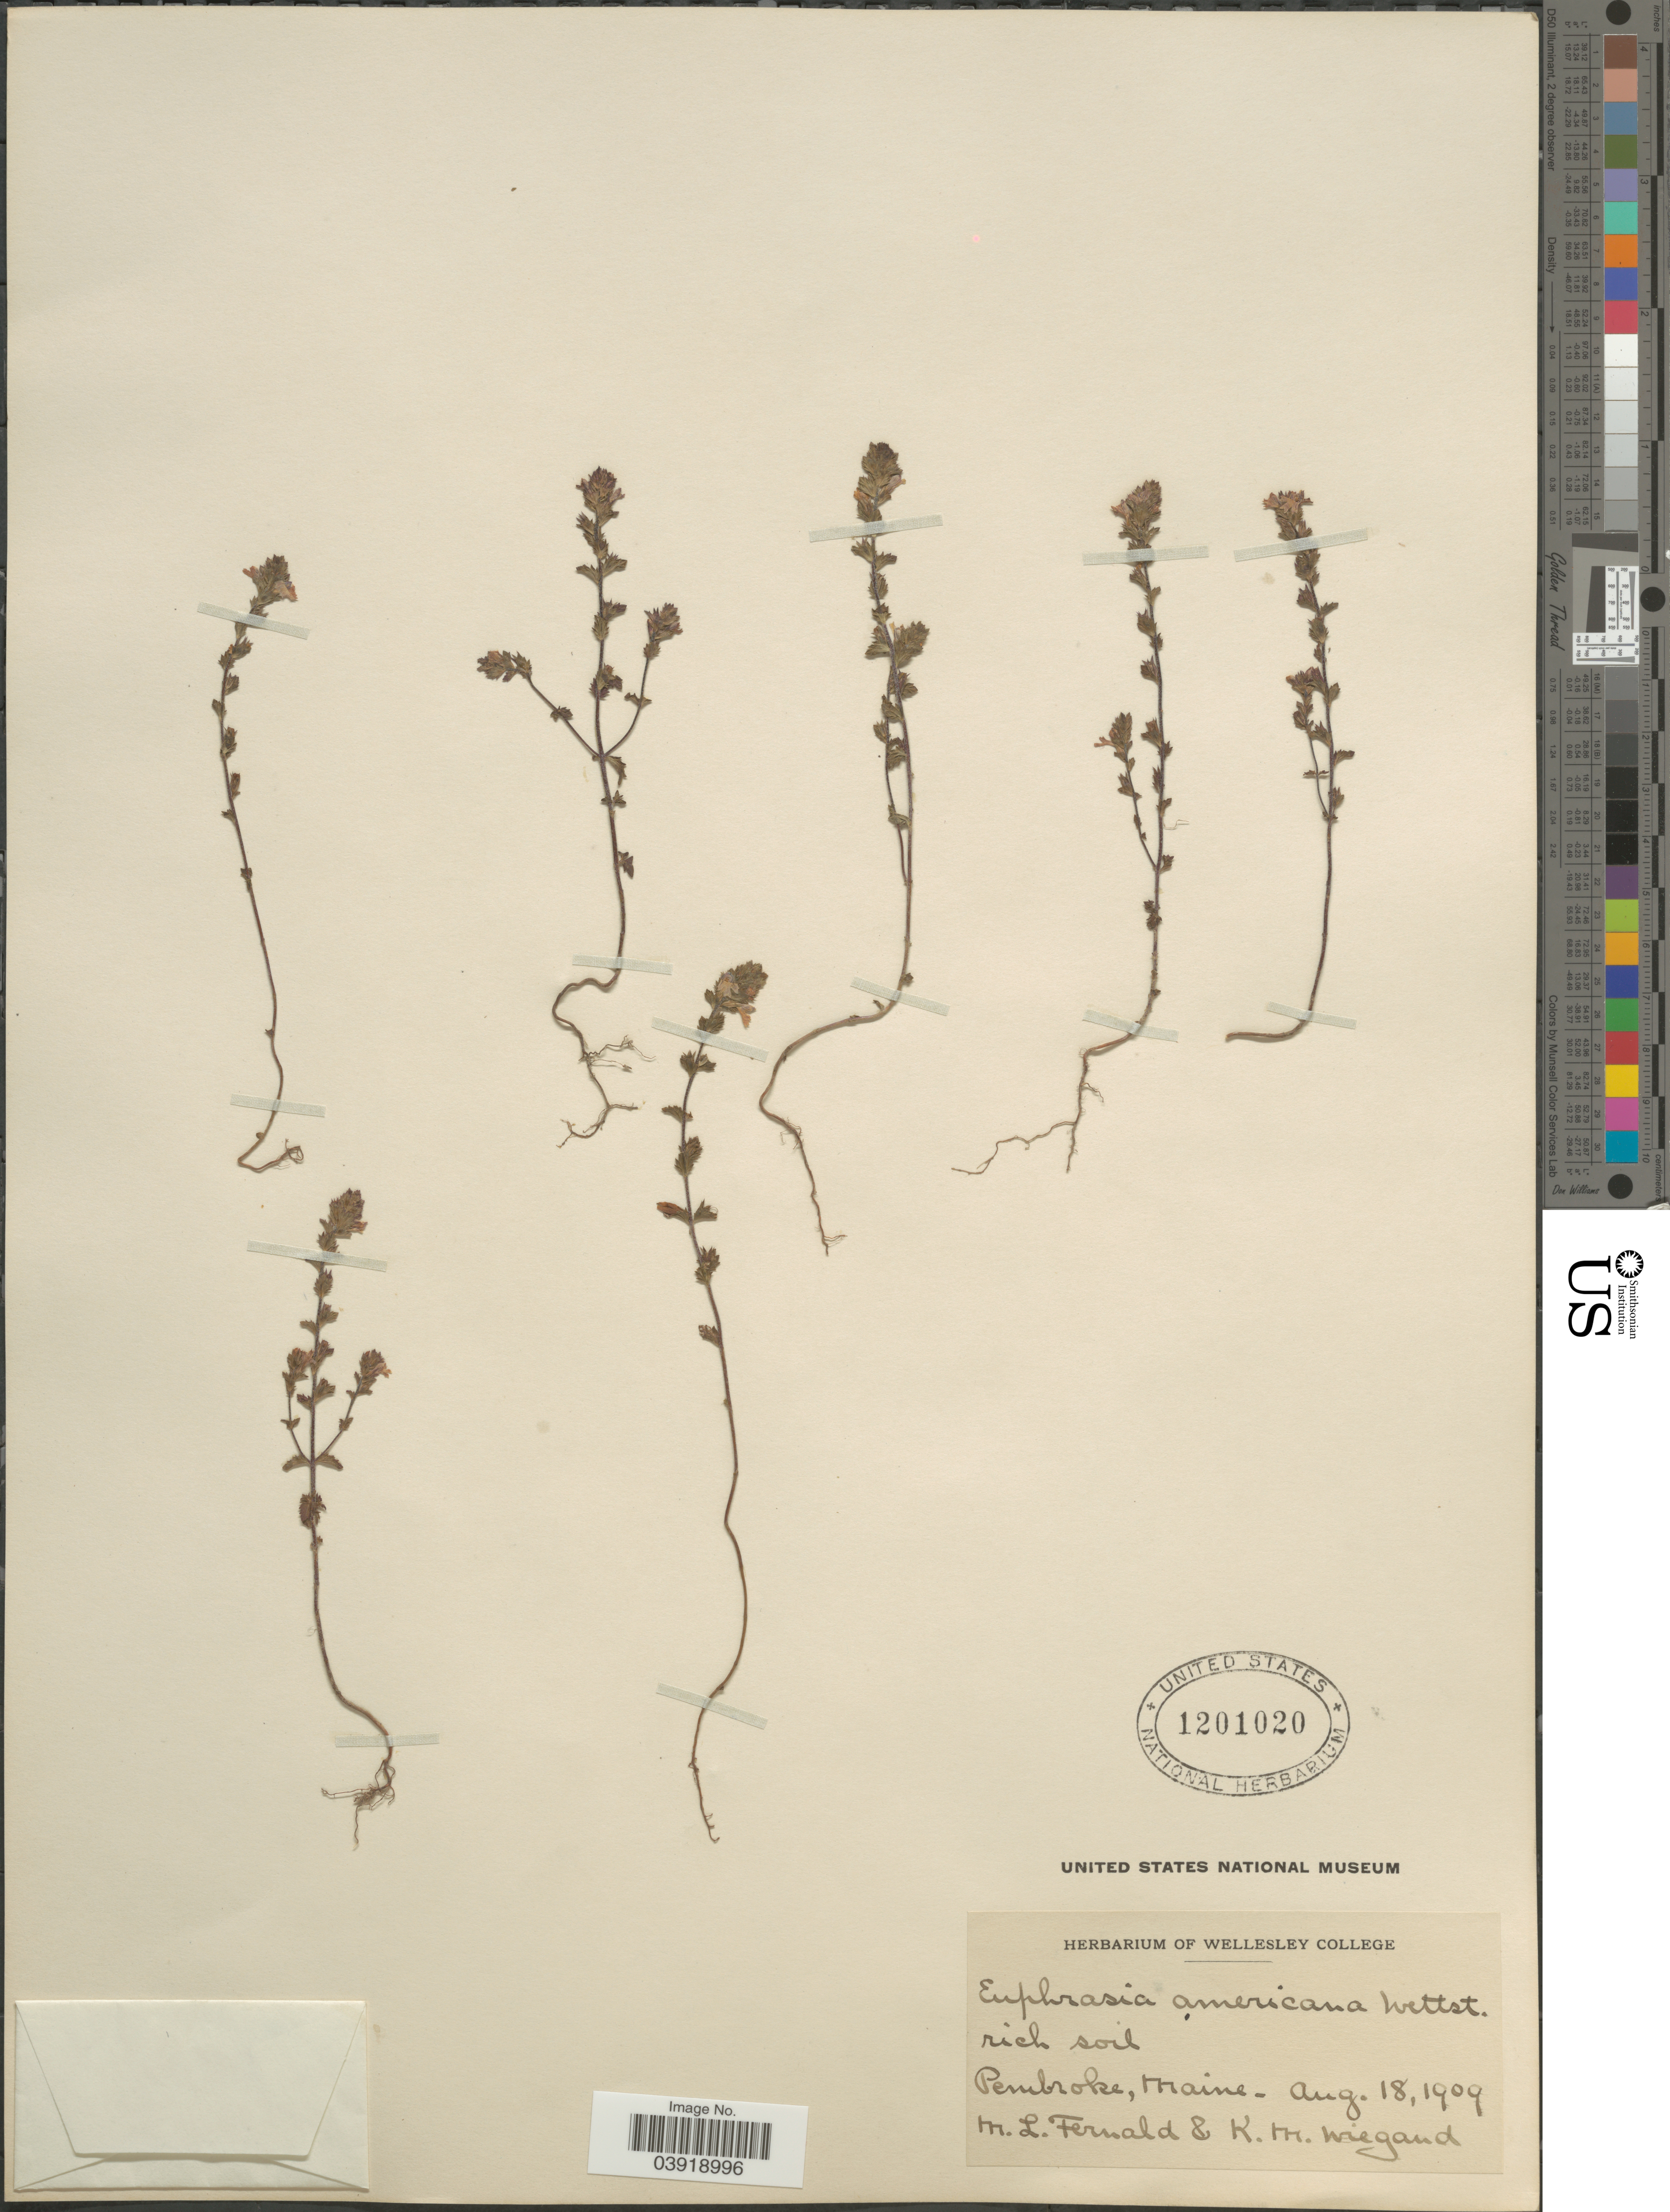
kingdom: Plantae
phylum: Tracheophyta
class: Magnoliopsida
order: Lamiales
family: Orobanchaceae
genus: Euphrasia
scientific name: Euphrasia americana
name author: Wettst.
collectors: M. L. Fernald & K. M. Wiegand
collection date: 1909-08-18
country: United States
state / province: Maine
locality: Pembroke.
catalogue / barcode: US 1201020